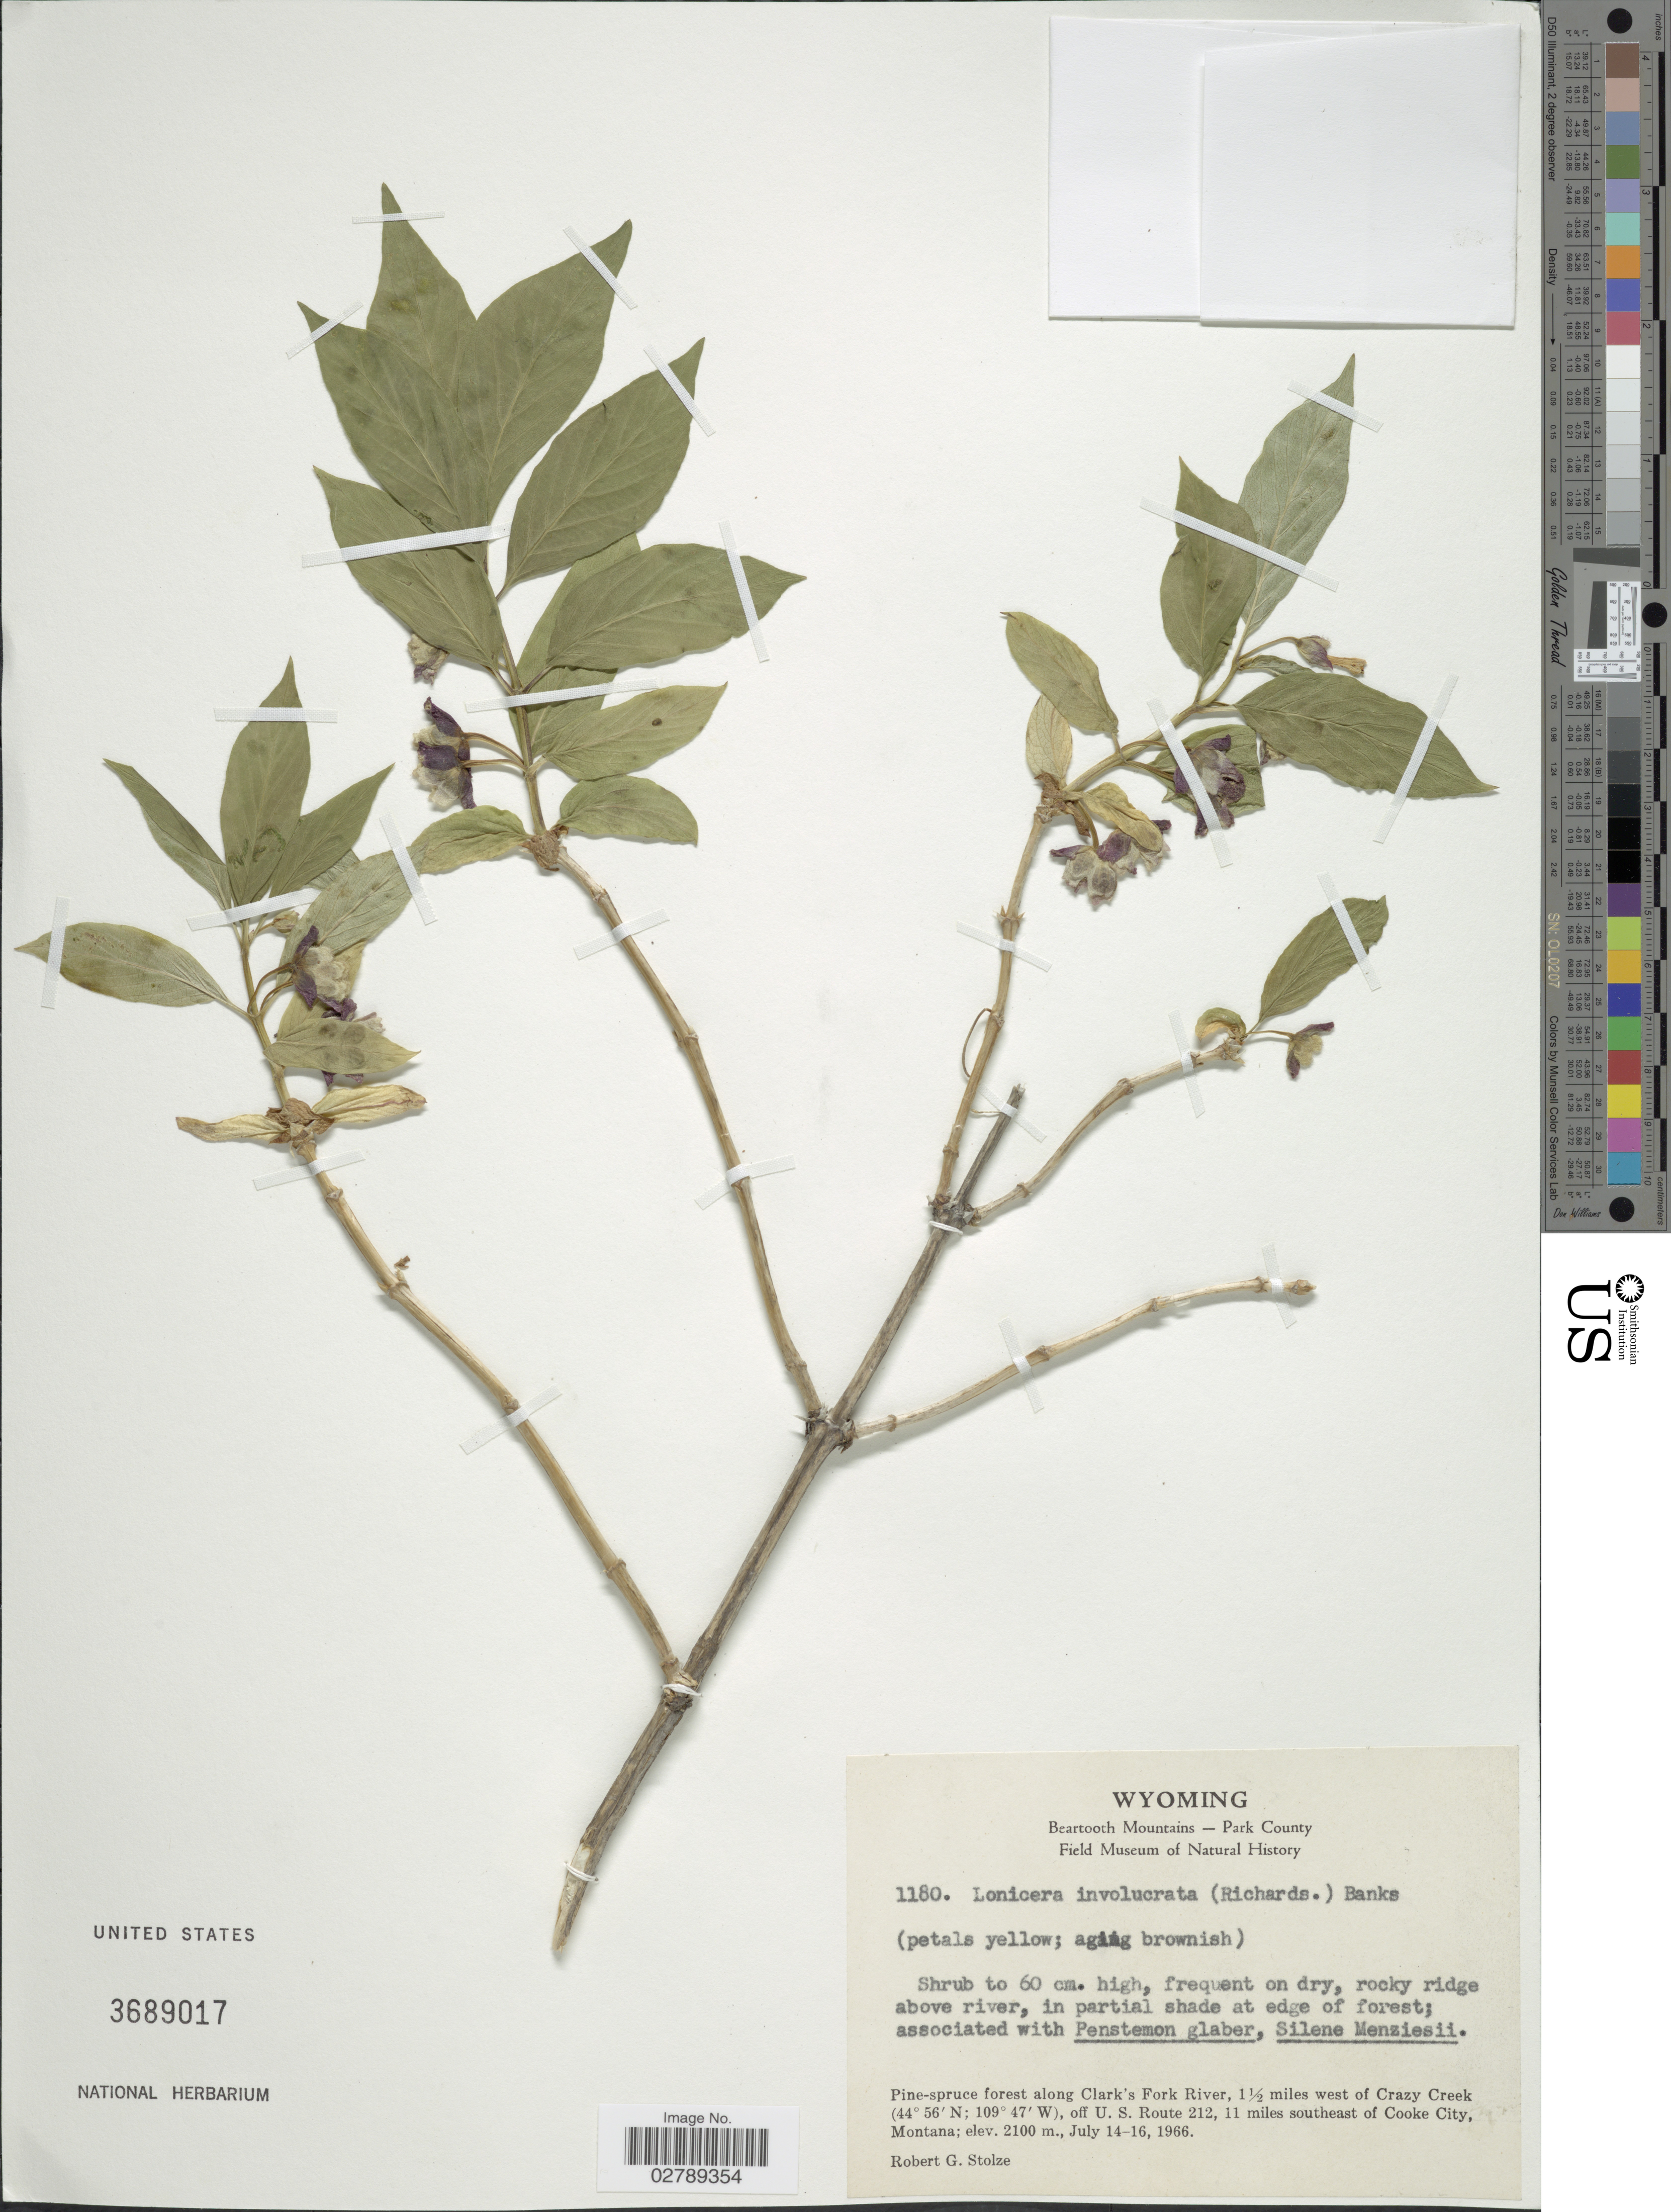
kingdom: Plantae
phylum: Tracheophyta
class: Magnoliopsida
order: Dipsacales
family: Caprifoliaceae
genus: Lonicera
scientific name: Lonicera involucrata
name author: (Richardson) Banks ex Spreng.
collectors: R. G. Stolze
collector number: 1180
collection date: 1966-07-14/1966-07-16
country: United States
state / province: Montana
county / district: Park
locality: Beartooth Mountains . Pine-spruce forest along Clark's Fork River, 1½ miles west of Crazy Creek, off U.S. Route 212, 11 miles southeast of Cooke City.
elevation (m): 2100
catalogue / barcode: US 3689017